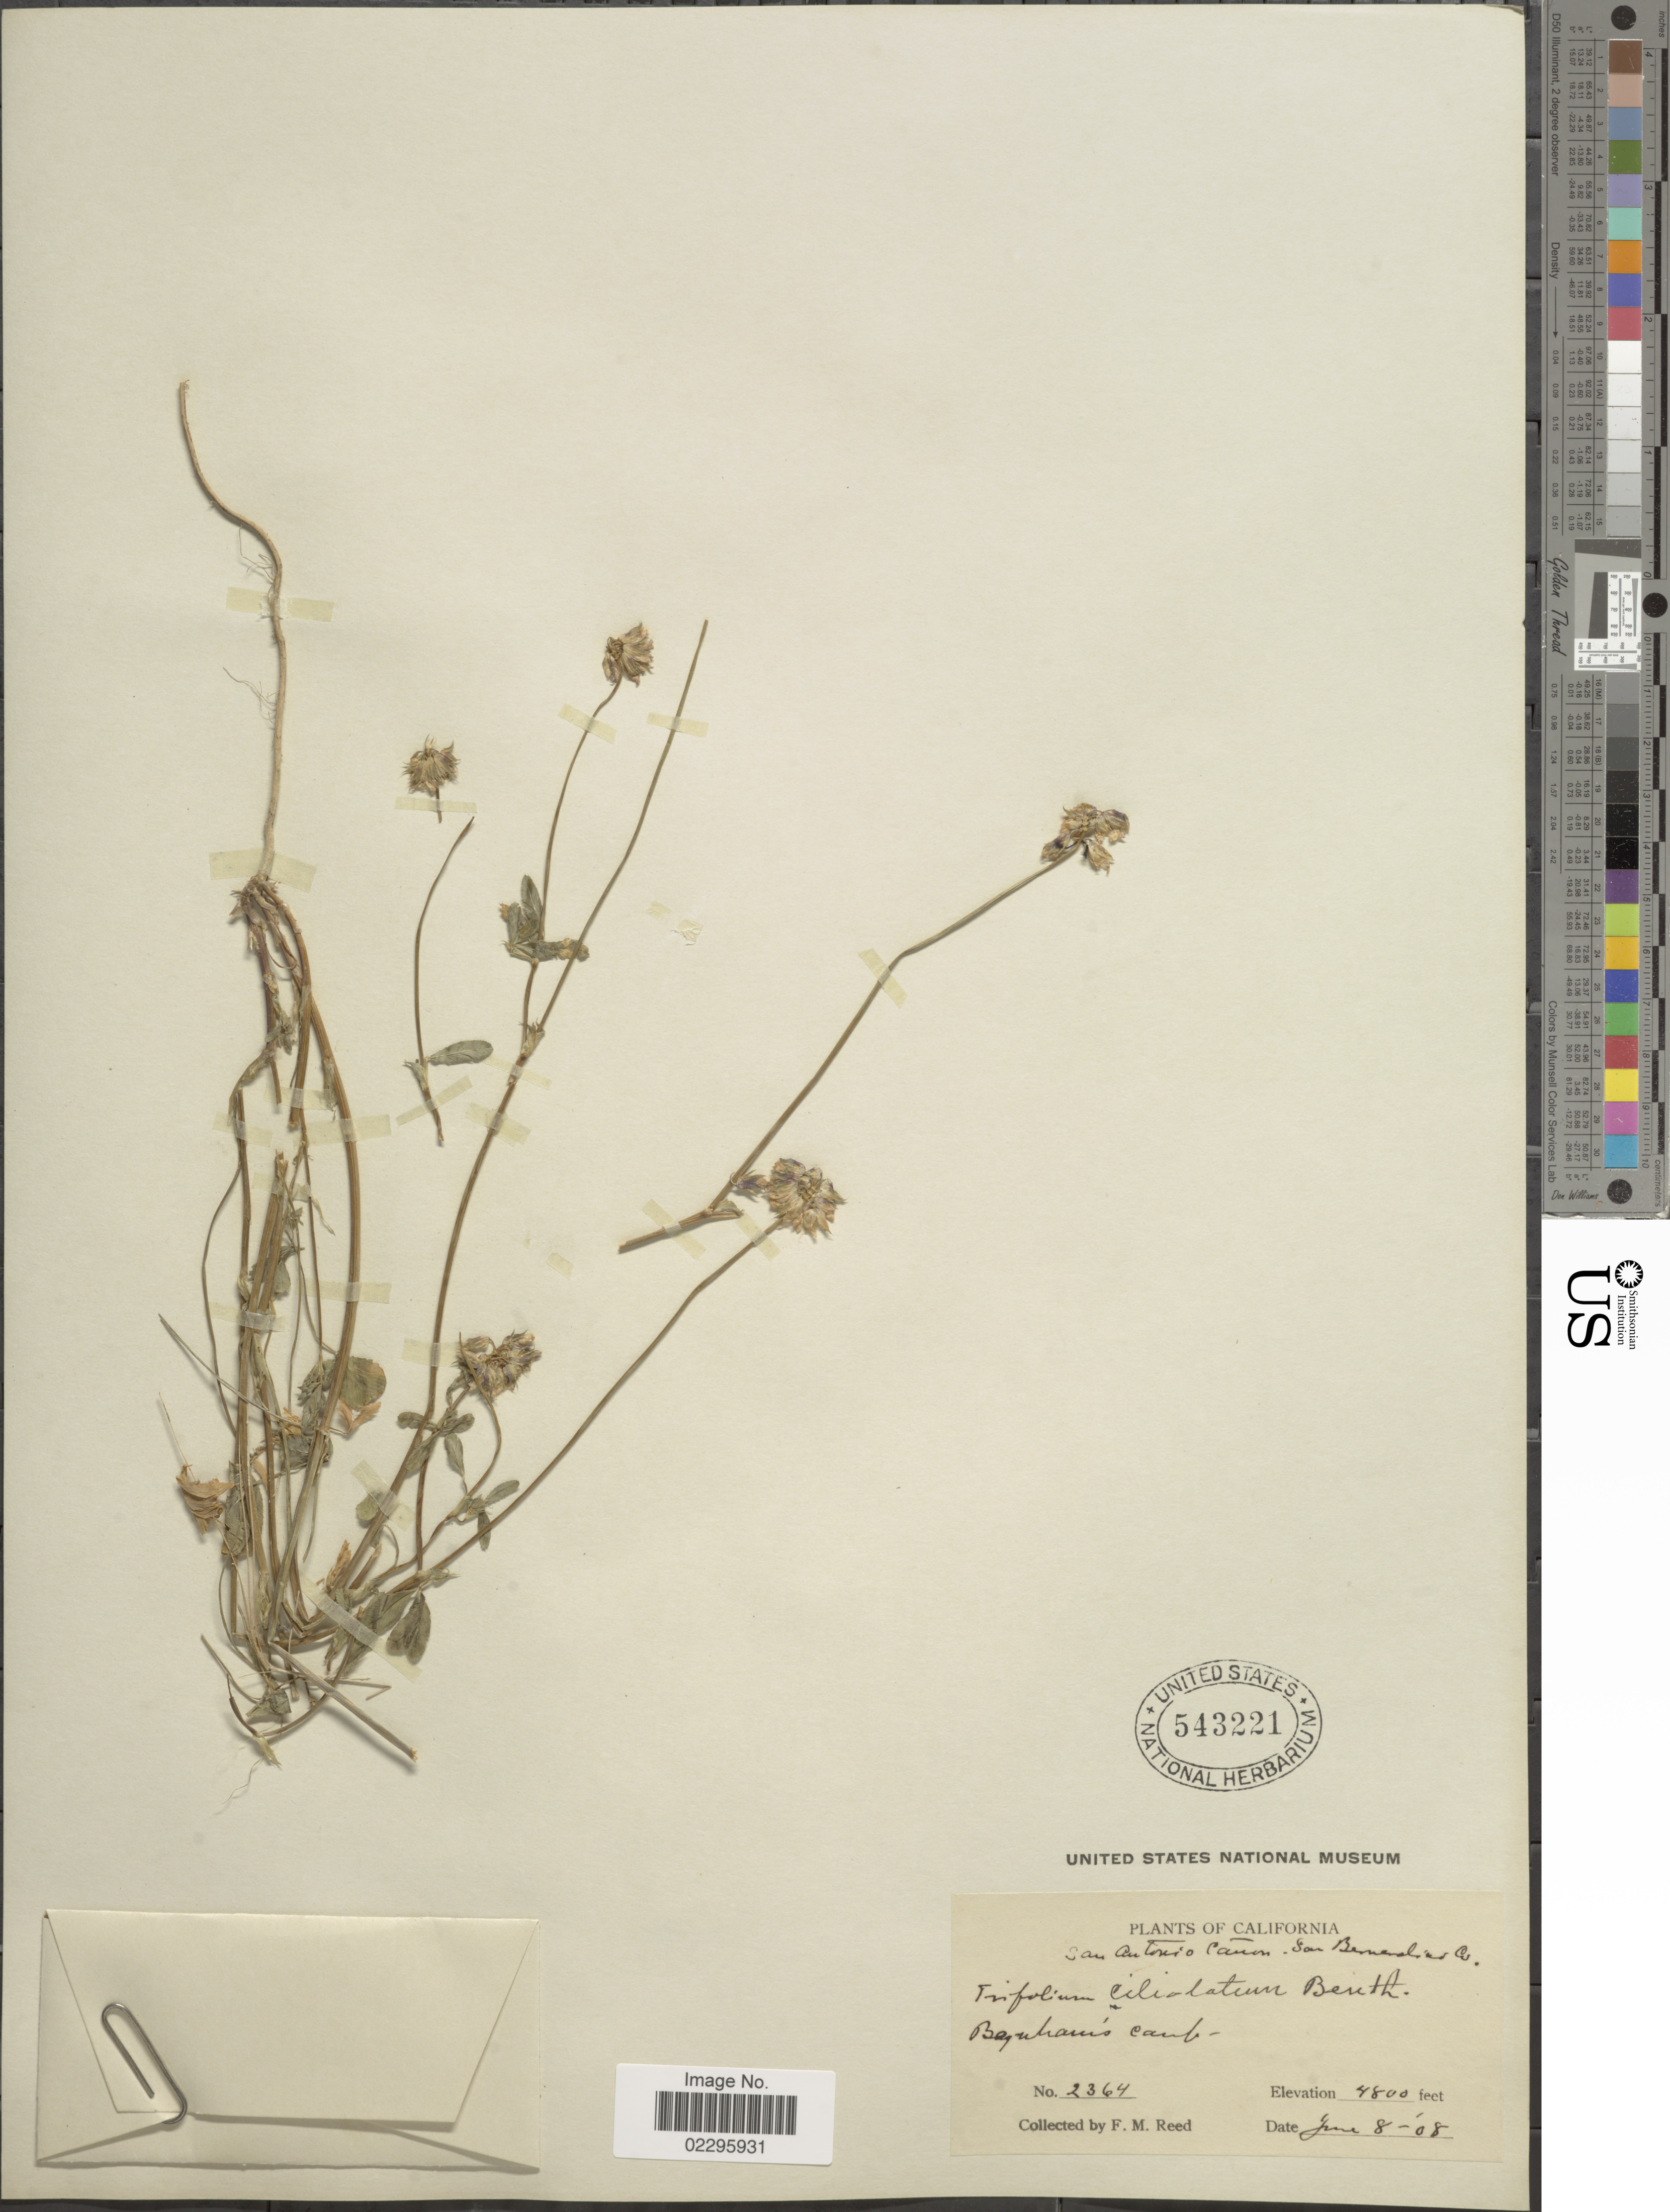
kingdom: Plantae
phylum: Tracheophyta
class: Magnoliopsida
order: Fabales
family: Fabaceae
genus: Trifolium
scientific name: Trifolium ciliolatum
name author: Benth.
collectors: F. Reed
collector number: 2364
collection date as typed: Transcribed d/m/y: 8/6/8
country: United States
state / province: California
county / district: San Bernardino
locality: San Antonio Cañon, San Bernandino Co. Baynham's camp.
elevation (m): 4800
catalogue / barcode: US 543221